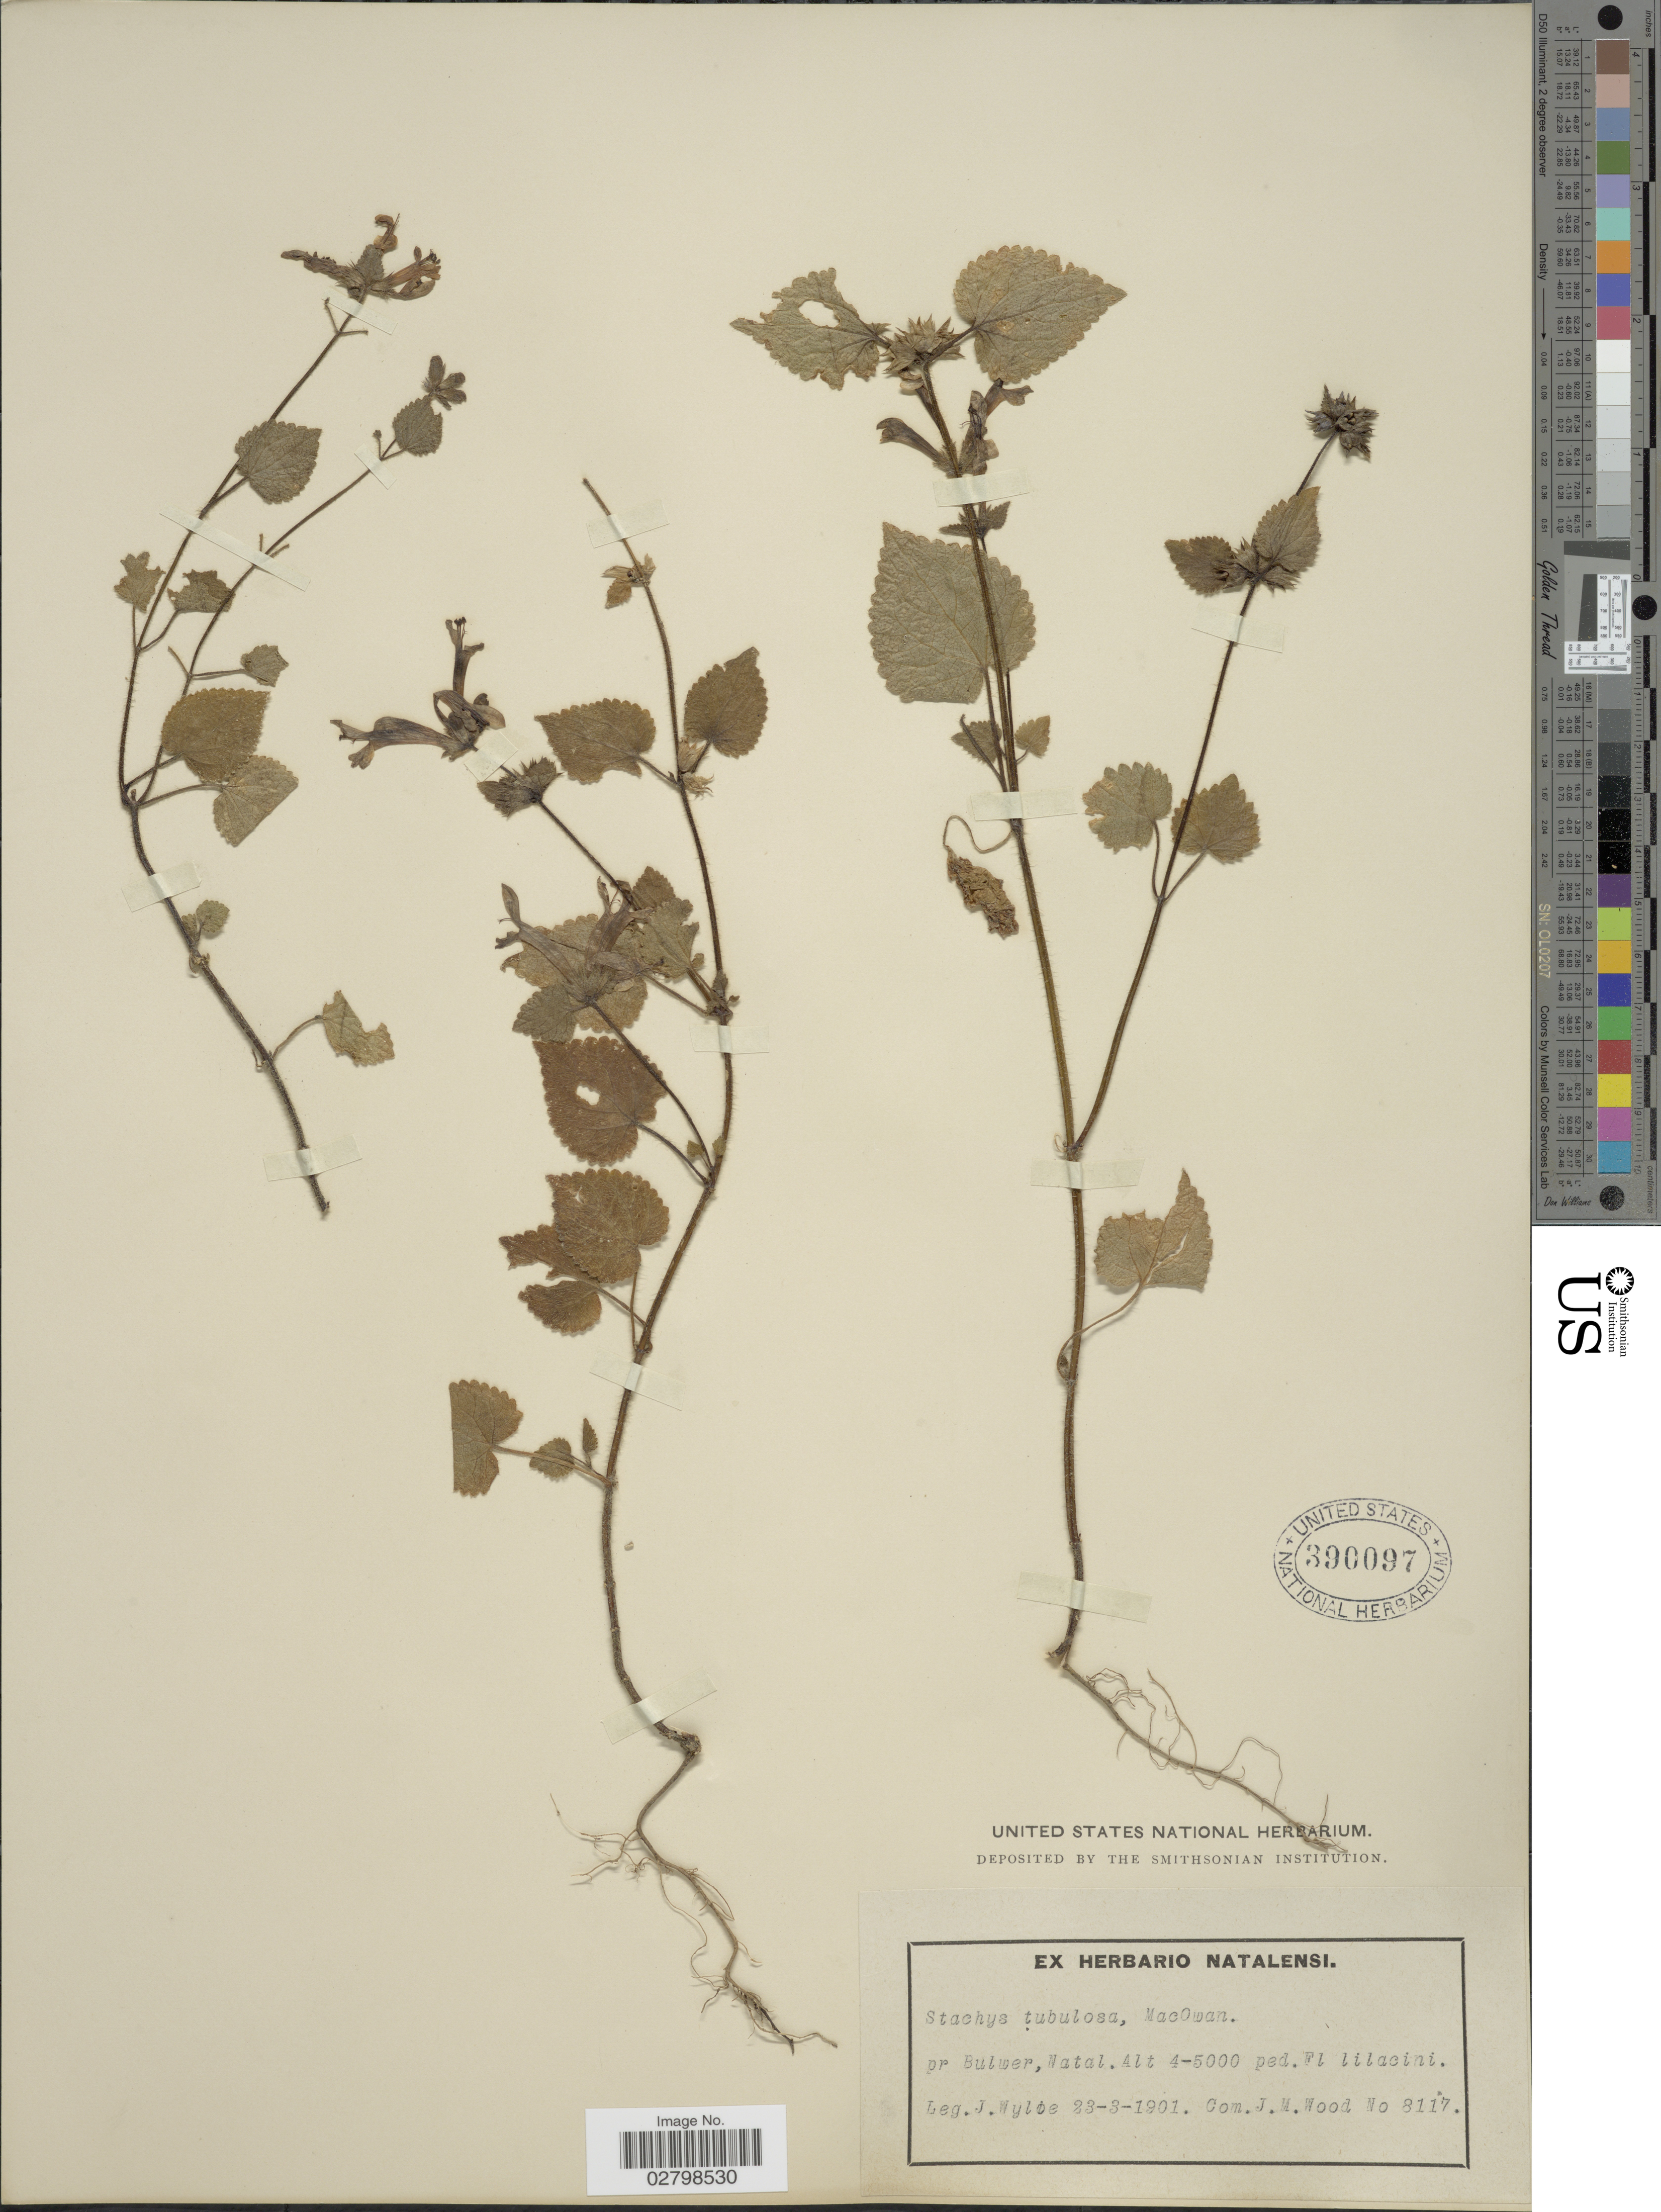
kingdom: Plantae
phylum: Tracheophyta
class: Magnoliopsida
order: Lamiales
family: Lamiaceae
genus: Stachys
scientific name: Stachys tubulosa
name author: MacOwan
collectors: J. Wylie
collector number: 8117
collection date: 1901-03-23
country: South Africa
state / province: KwaZulu-Natal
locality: Pr. Bulwer, Natal.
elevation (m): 1219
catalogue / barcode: US 390097